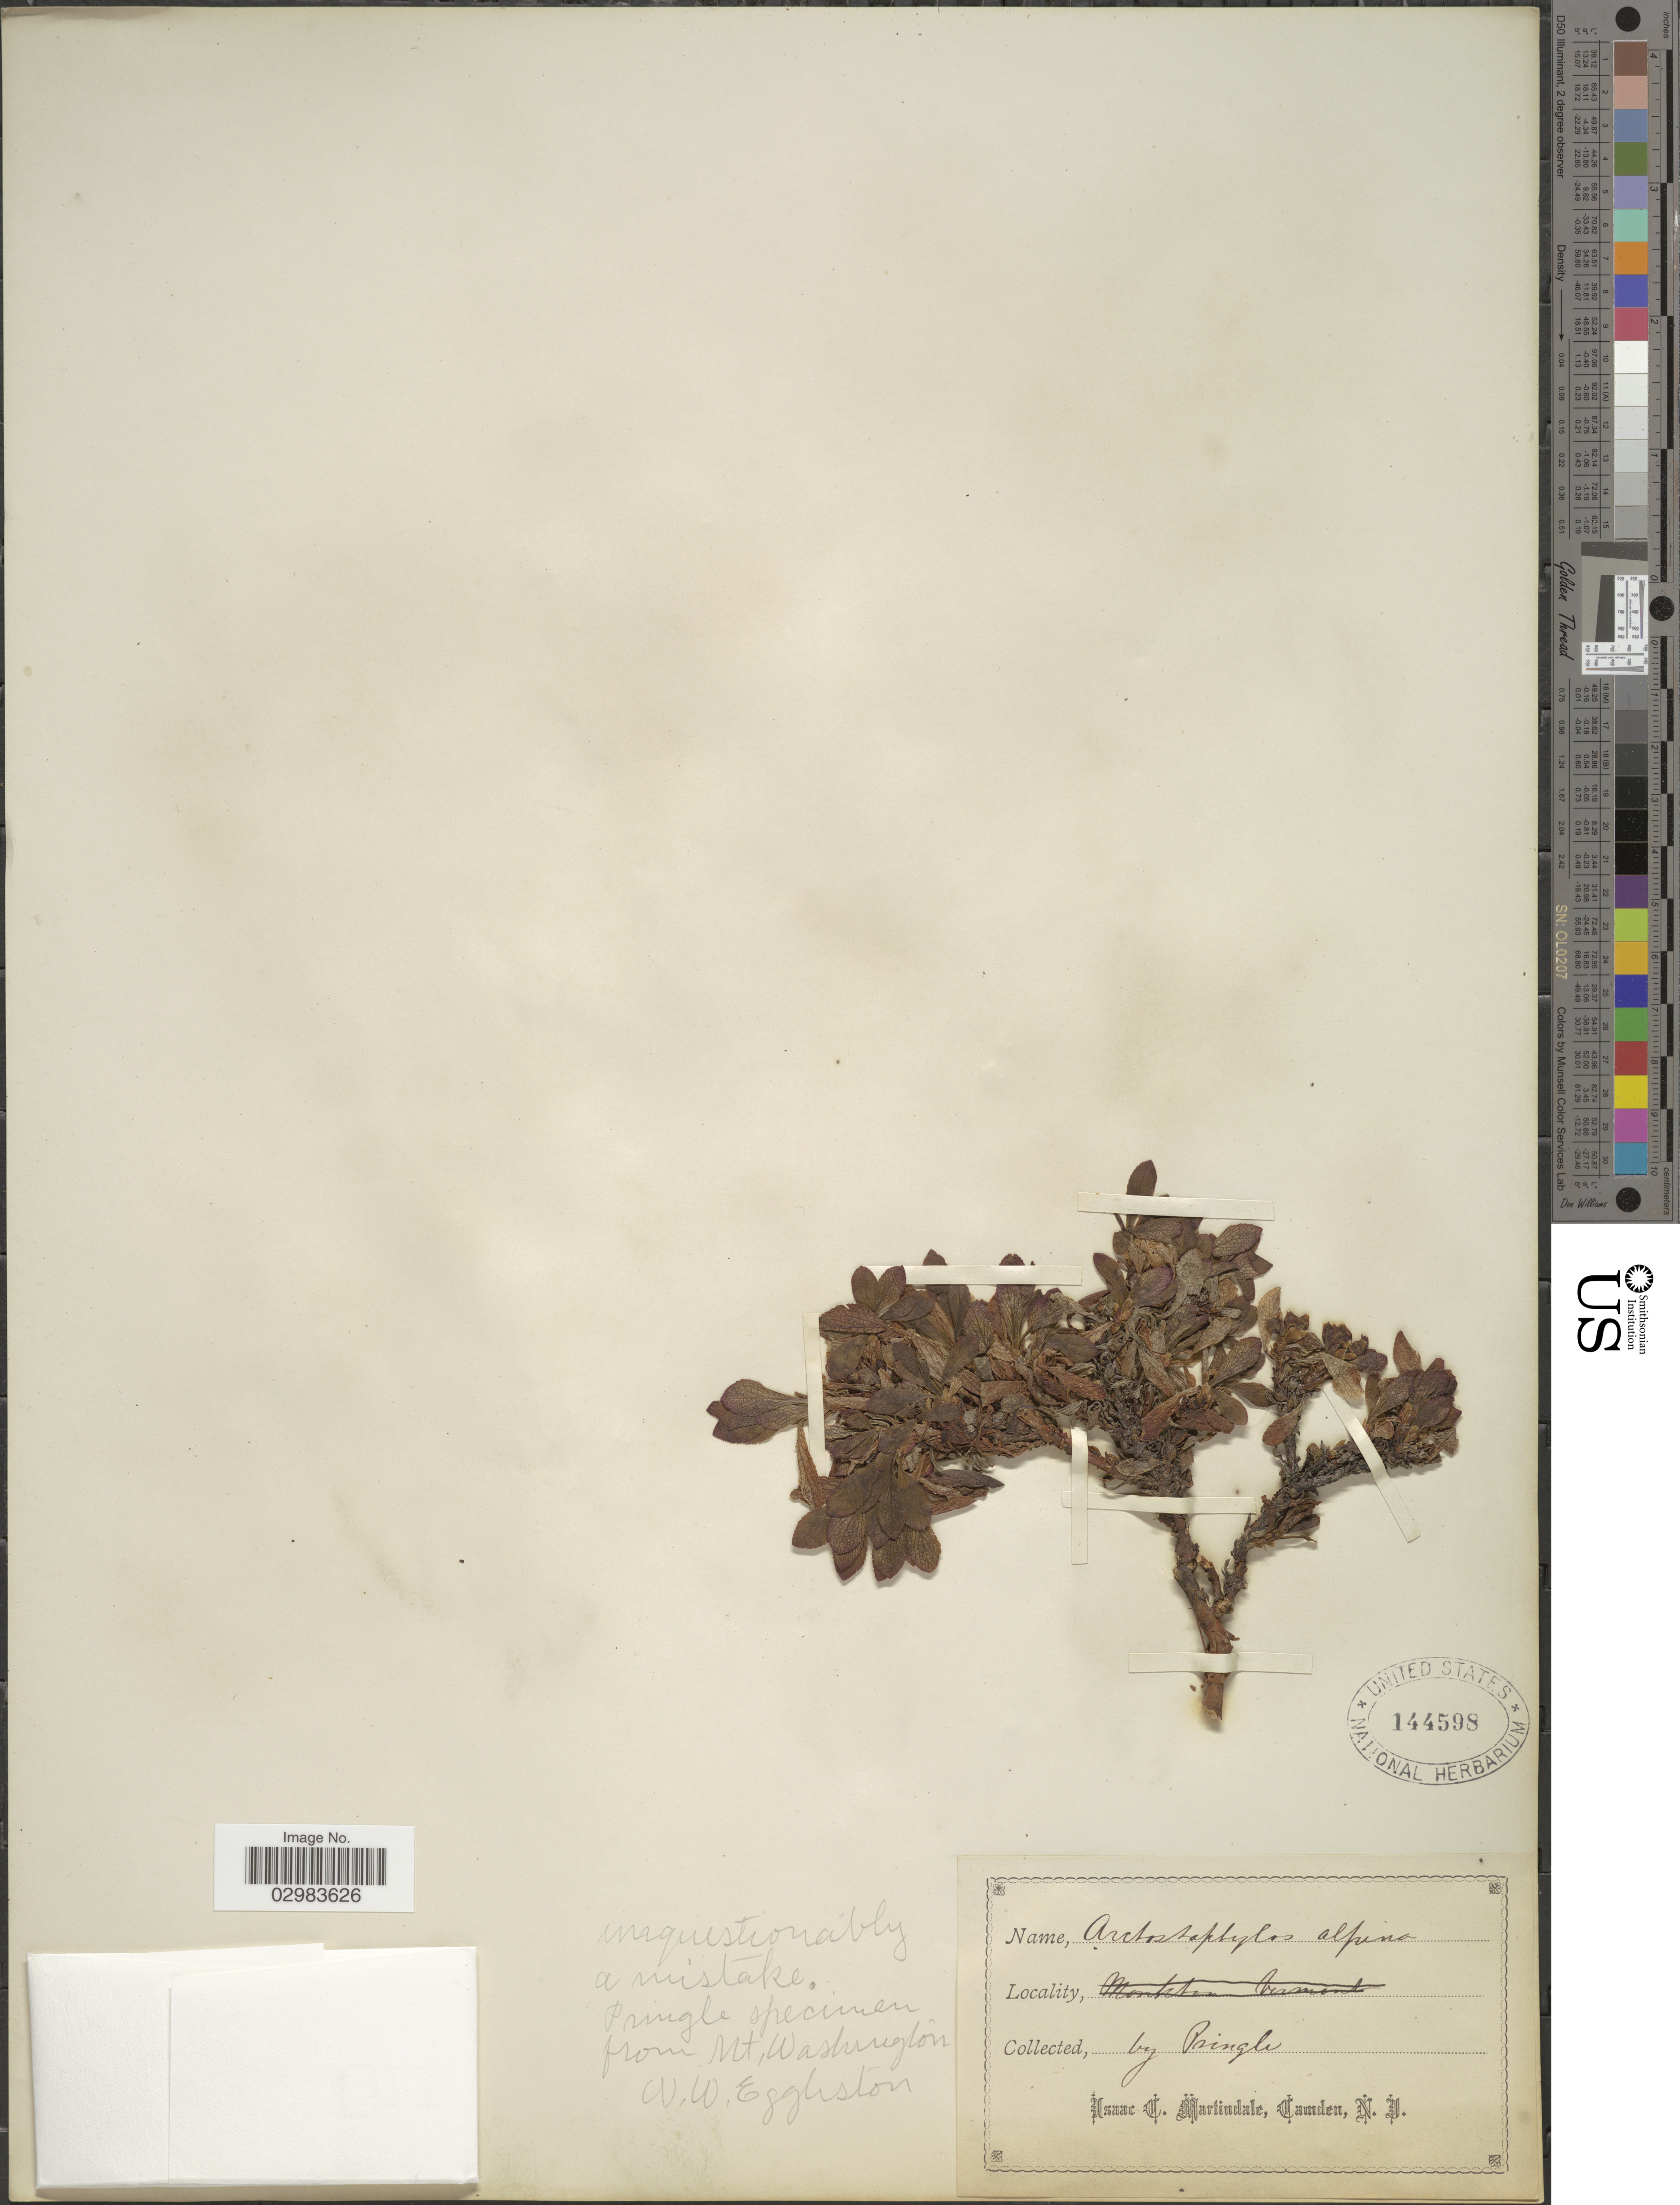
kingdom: Plantae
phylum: Tracheophyta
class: Magnoliopsida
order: Ericales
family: Ericaceae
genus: Arctostaphylos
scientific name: Arctostaphylos alpina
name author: (L.) Spreng.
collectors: W. W. Eggleston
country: United States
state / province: New Hampshire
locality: Mt. Washington.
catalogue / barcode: US 144598